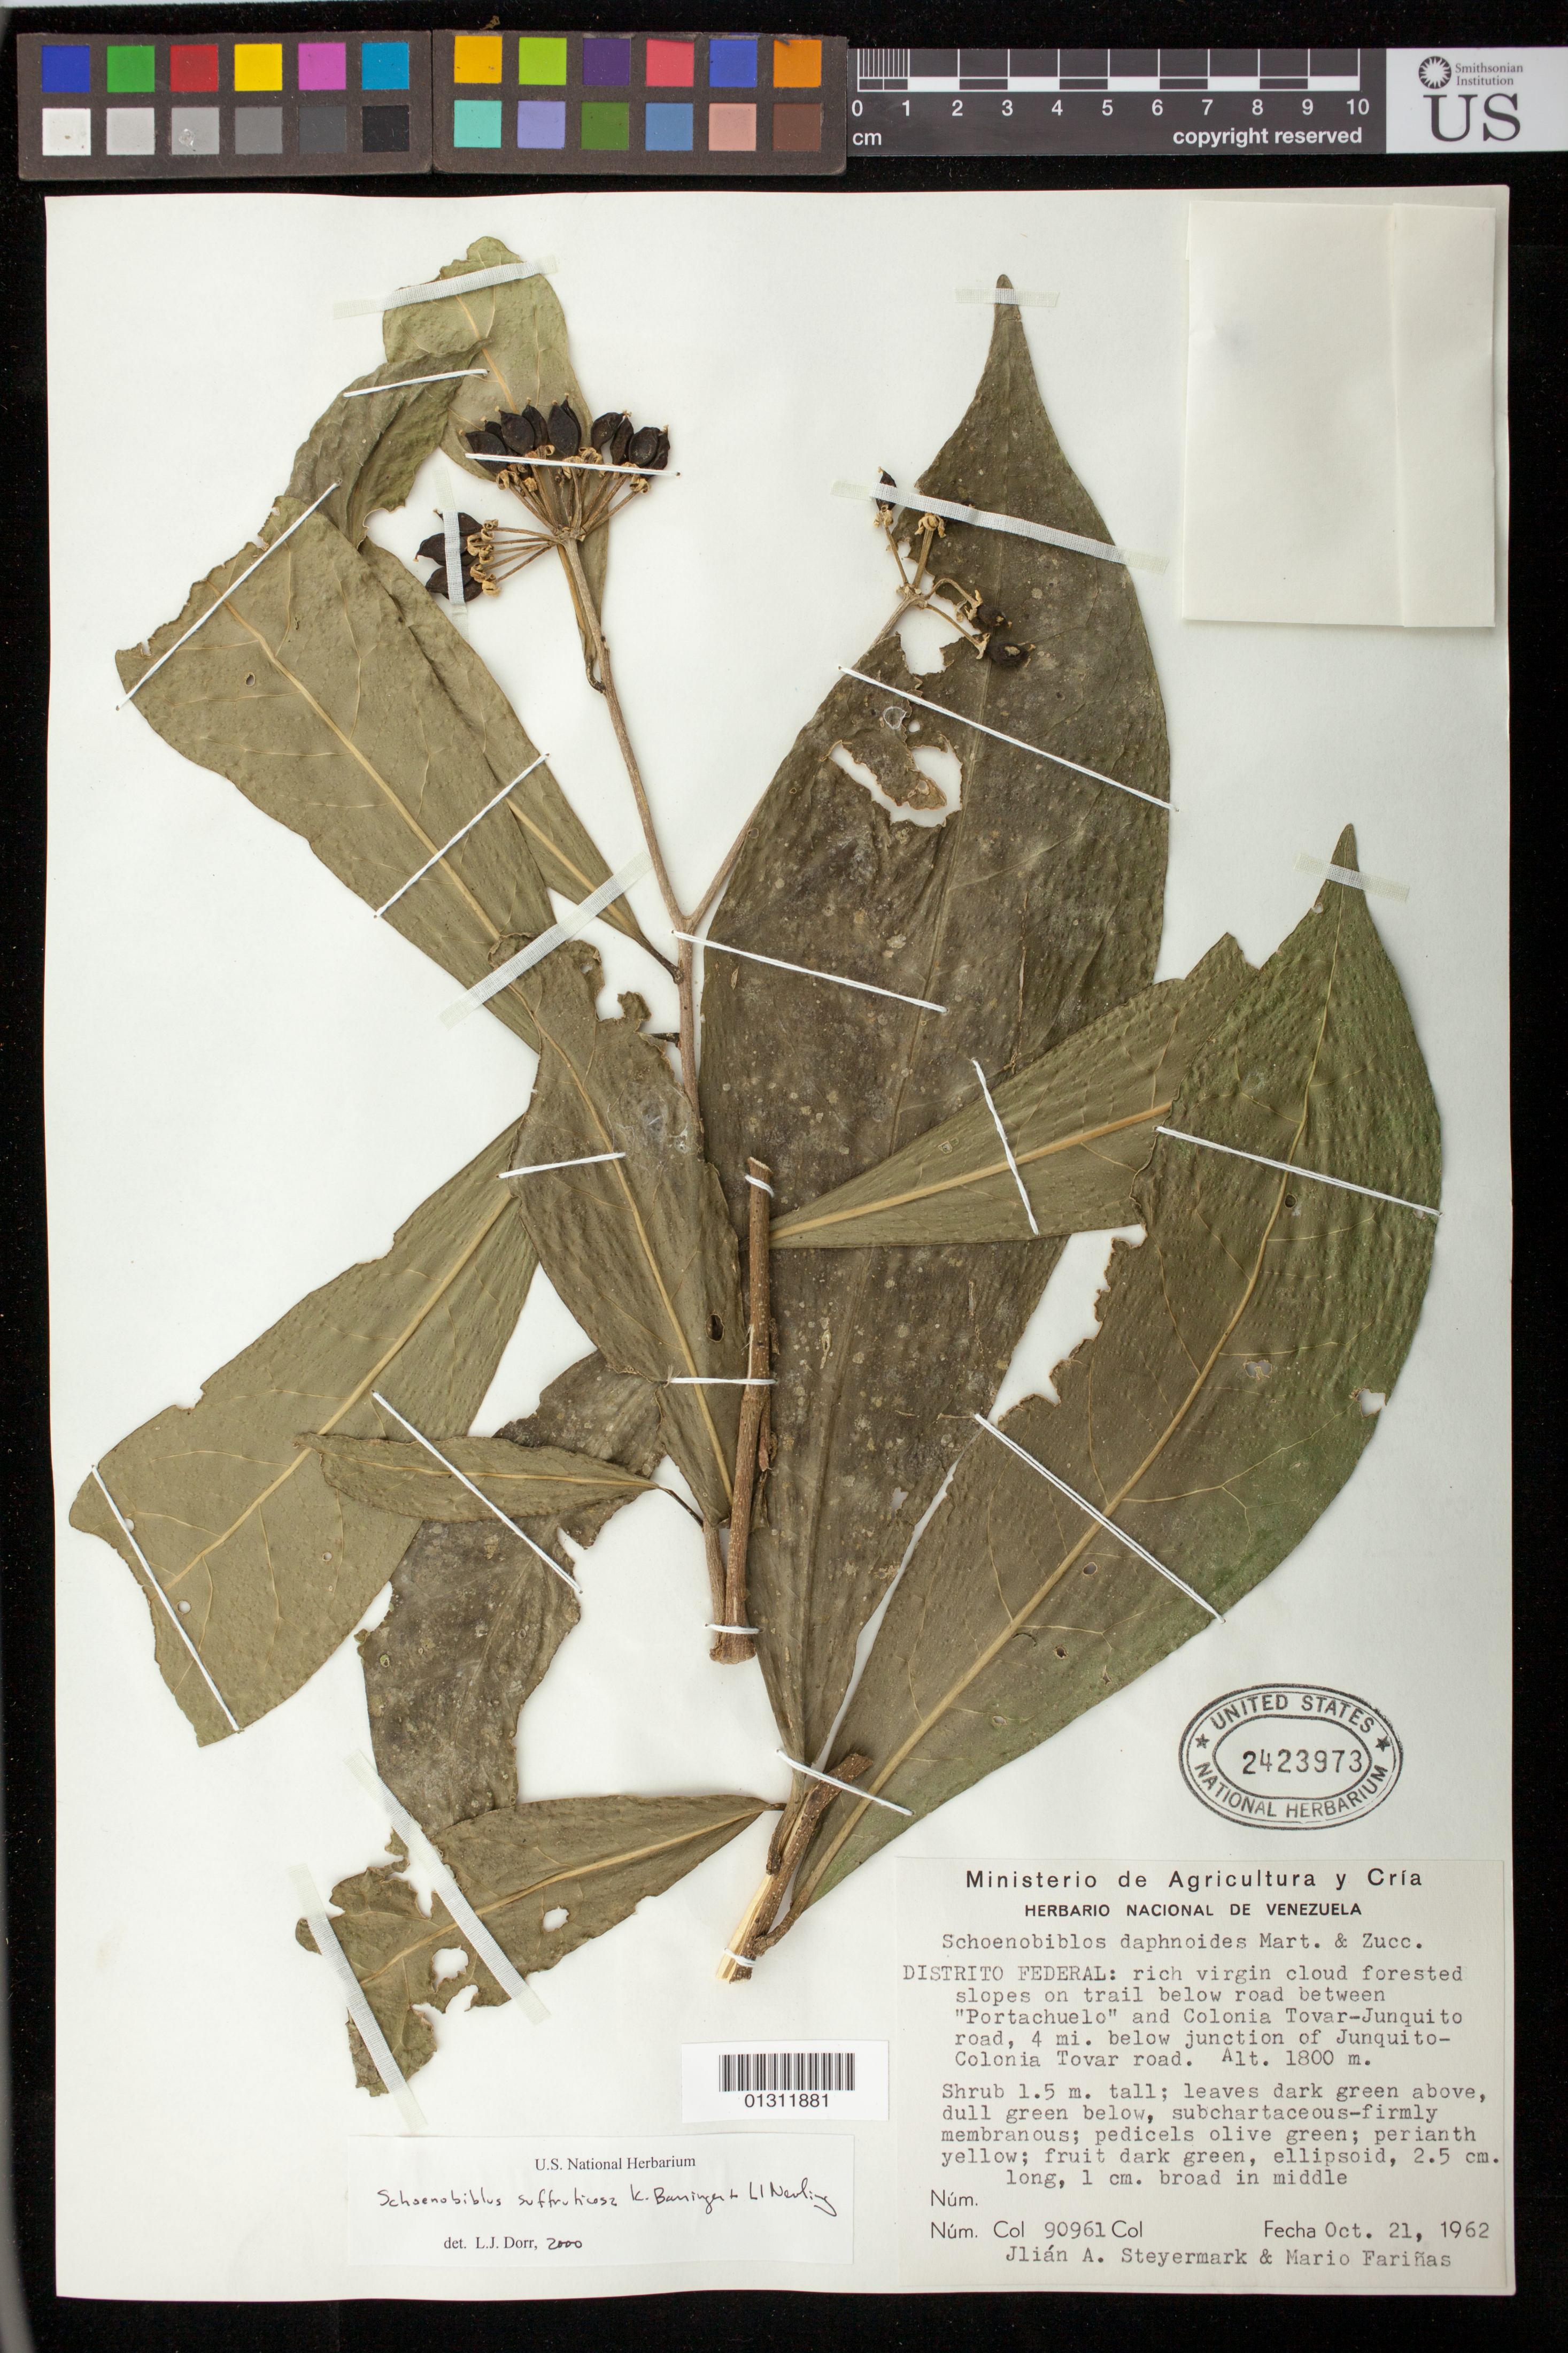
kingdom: Plantae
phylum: Tracheophyta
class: Magnoliopsida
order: Malvales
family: Thymelaeaceae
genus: Schoenobiblus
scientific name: Schoenobiblus suffruticosa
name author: Barringer & Nevling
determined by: Dorr, L. J., (BOT), Smithsonian Institution - National Museum of Natural History (UNITED STATES)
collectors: J. Steyermark & M. Fariñas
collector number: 90961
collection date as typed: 21 Oct 1962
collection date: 1962-10-21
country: Venezuela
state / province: Distrito Federal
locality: Below road between "Portachuelo" and Colonia Tovar-Junquito rd, 4 mi below junction of Junquito-Colonia Tovar road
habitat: rich virgin cloud forested slopes.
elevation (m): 1800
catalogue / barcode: US 2423973